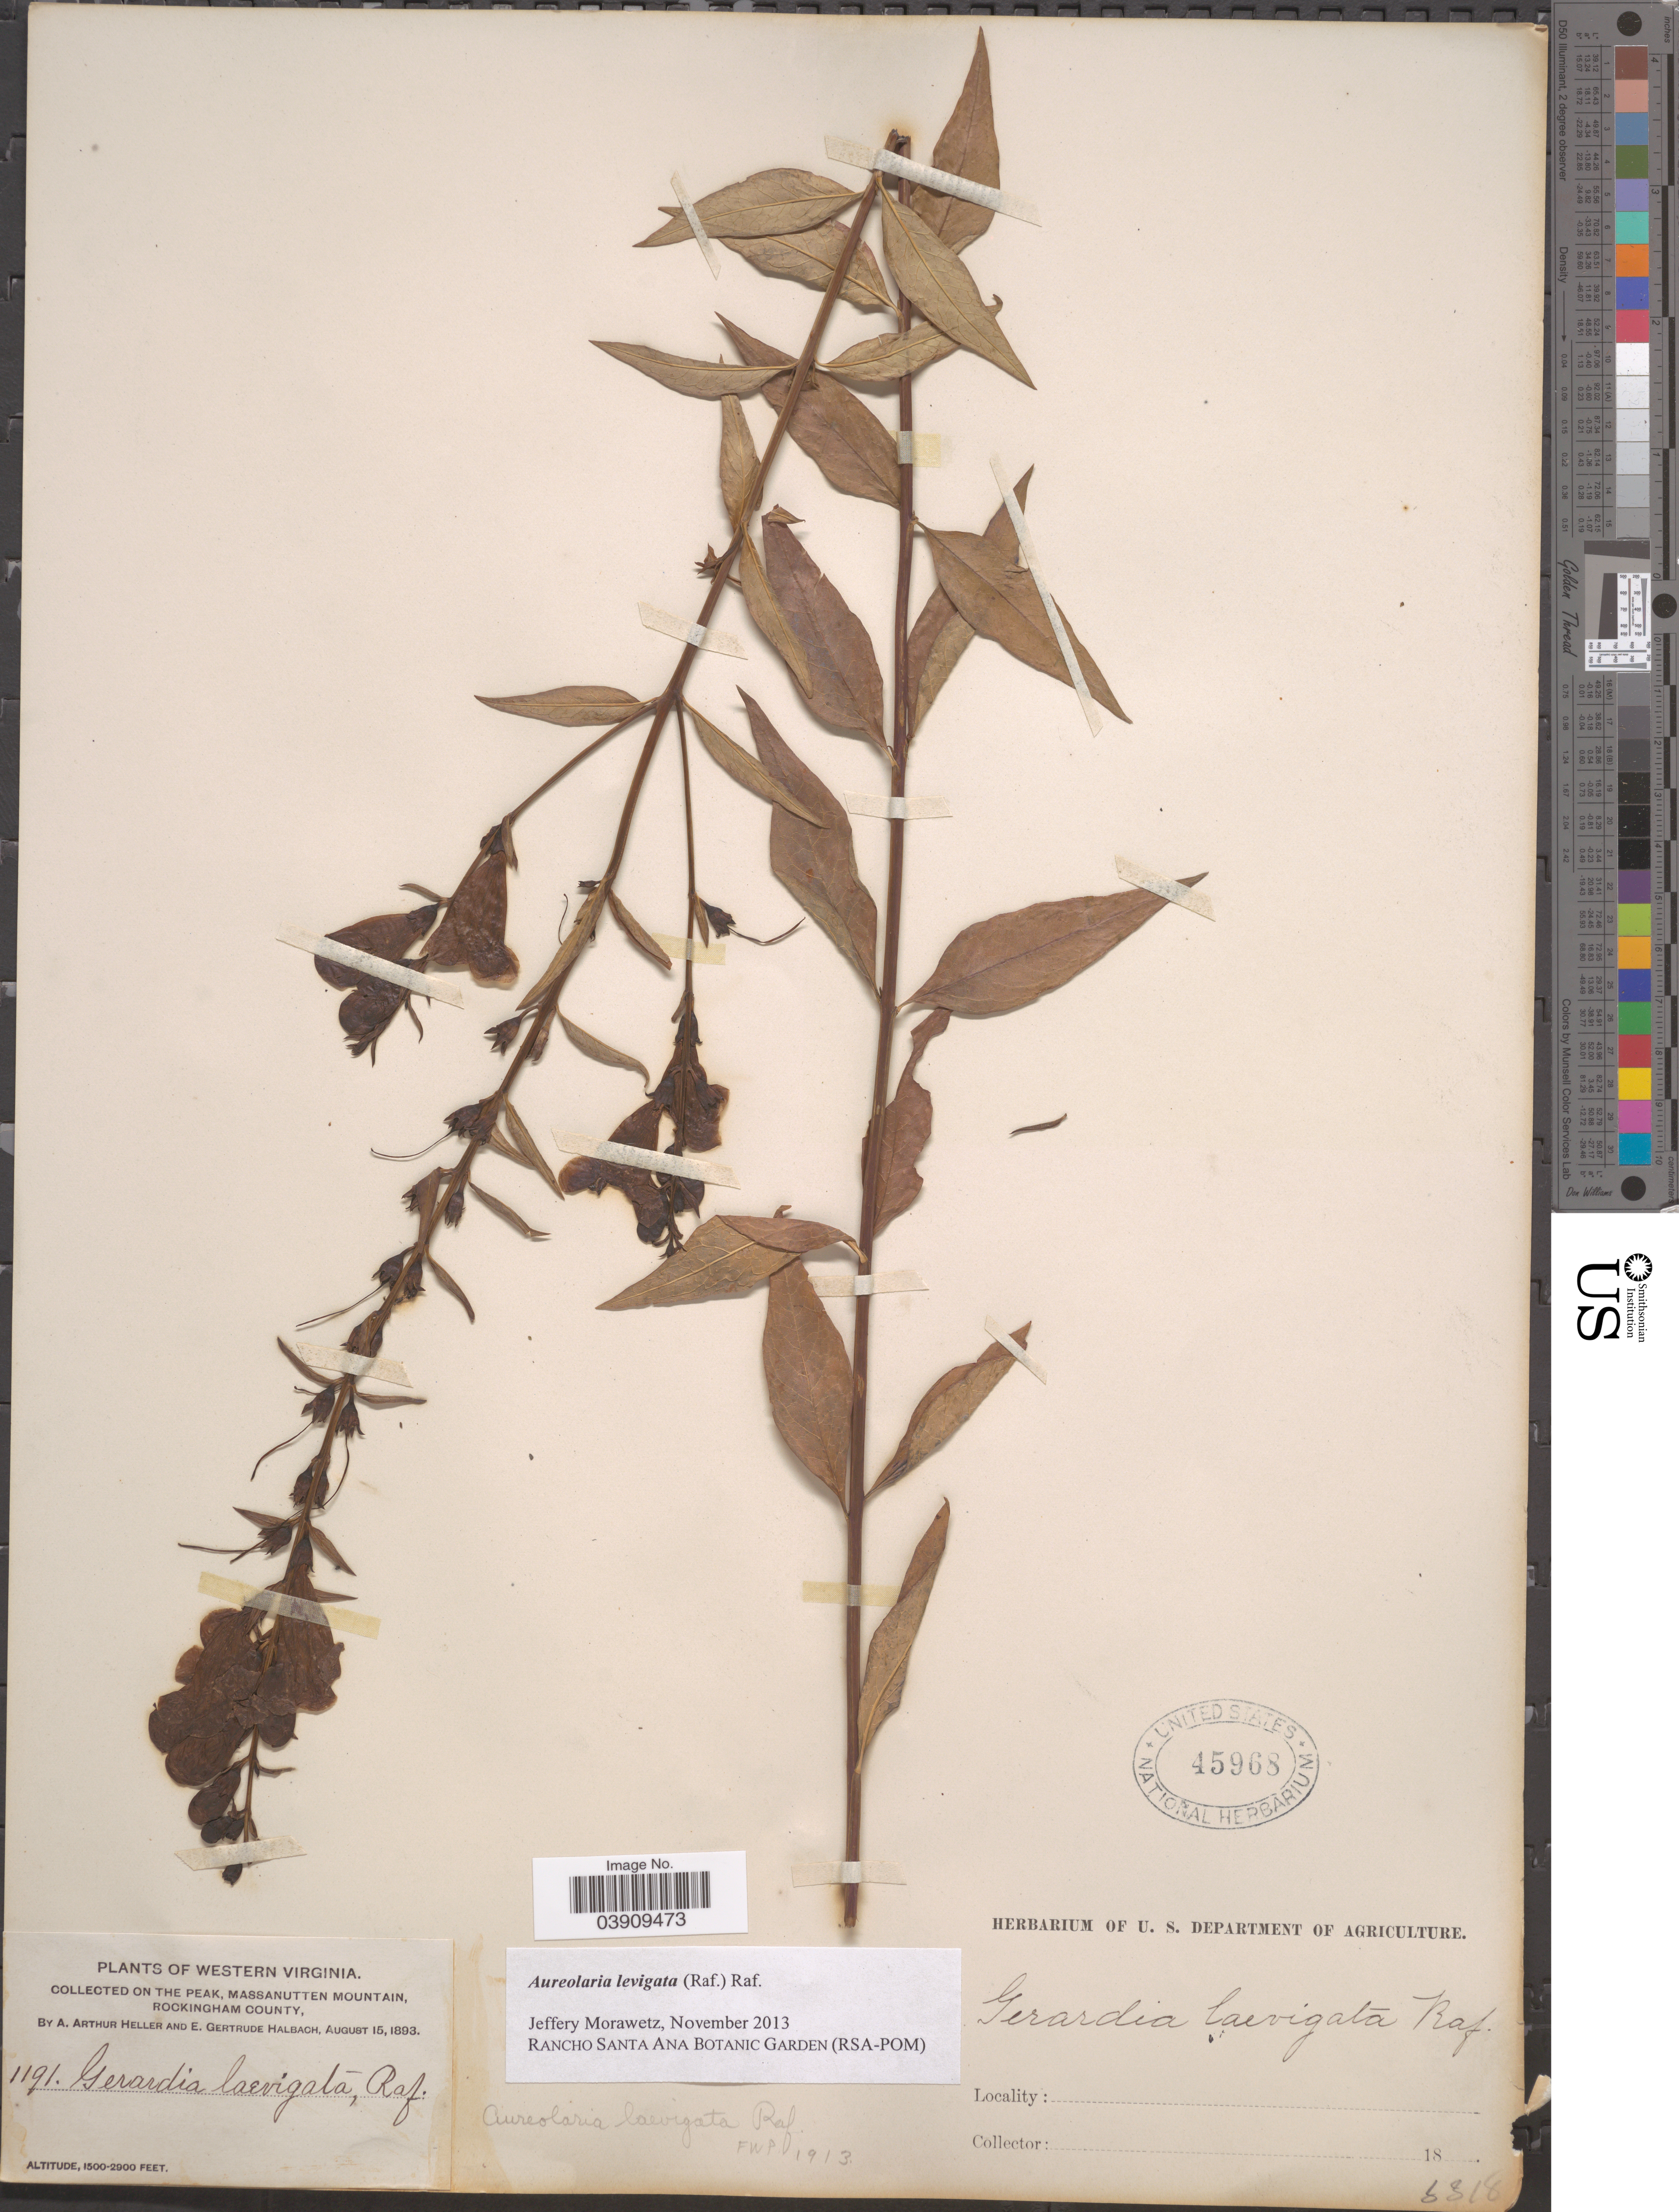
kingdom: Plantae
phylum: Tracheophyta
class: Magnoliopsida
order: Lamiales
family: Orobanchaceae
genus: Aureolaria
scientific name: Aureolaria laevigata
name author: (Raf.) Raf.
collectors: A. A. Heller & E. G. Heller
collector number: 1191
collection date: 1893-08-15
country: United States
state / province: Virginia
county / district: Rockingham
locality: On the Peak, Massanutten Mountain, Rockingham County.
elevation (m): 457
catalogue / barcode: US 45968